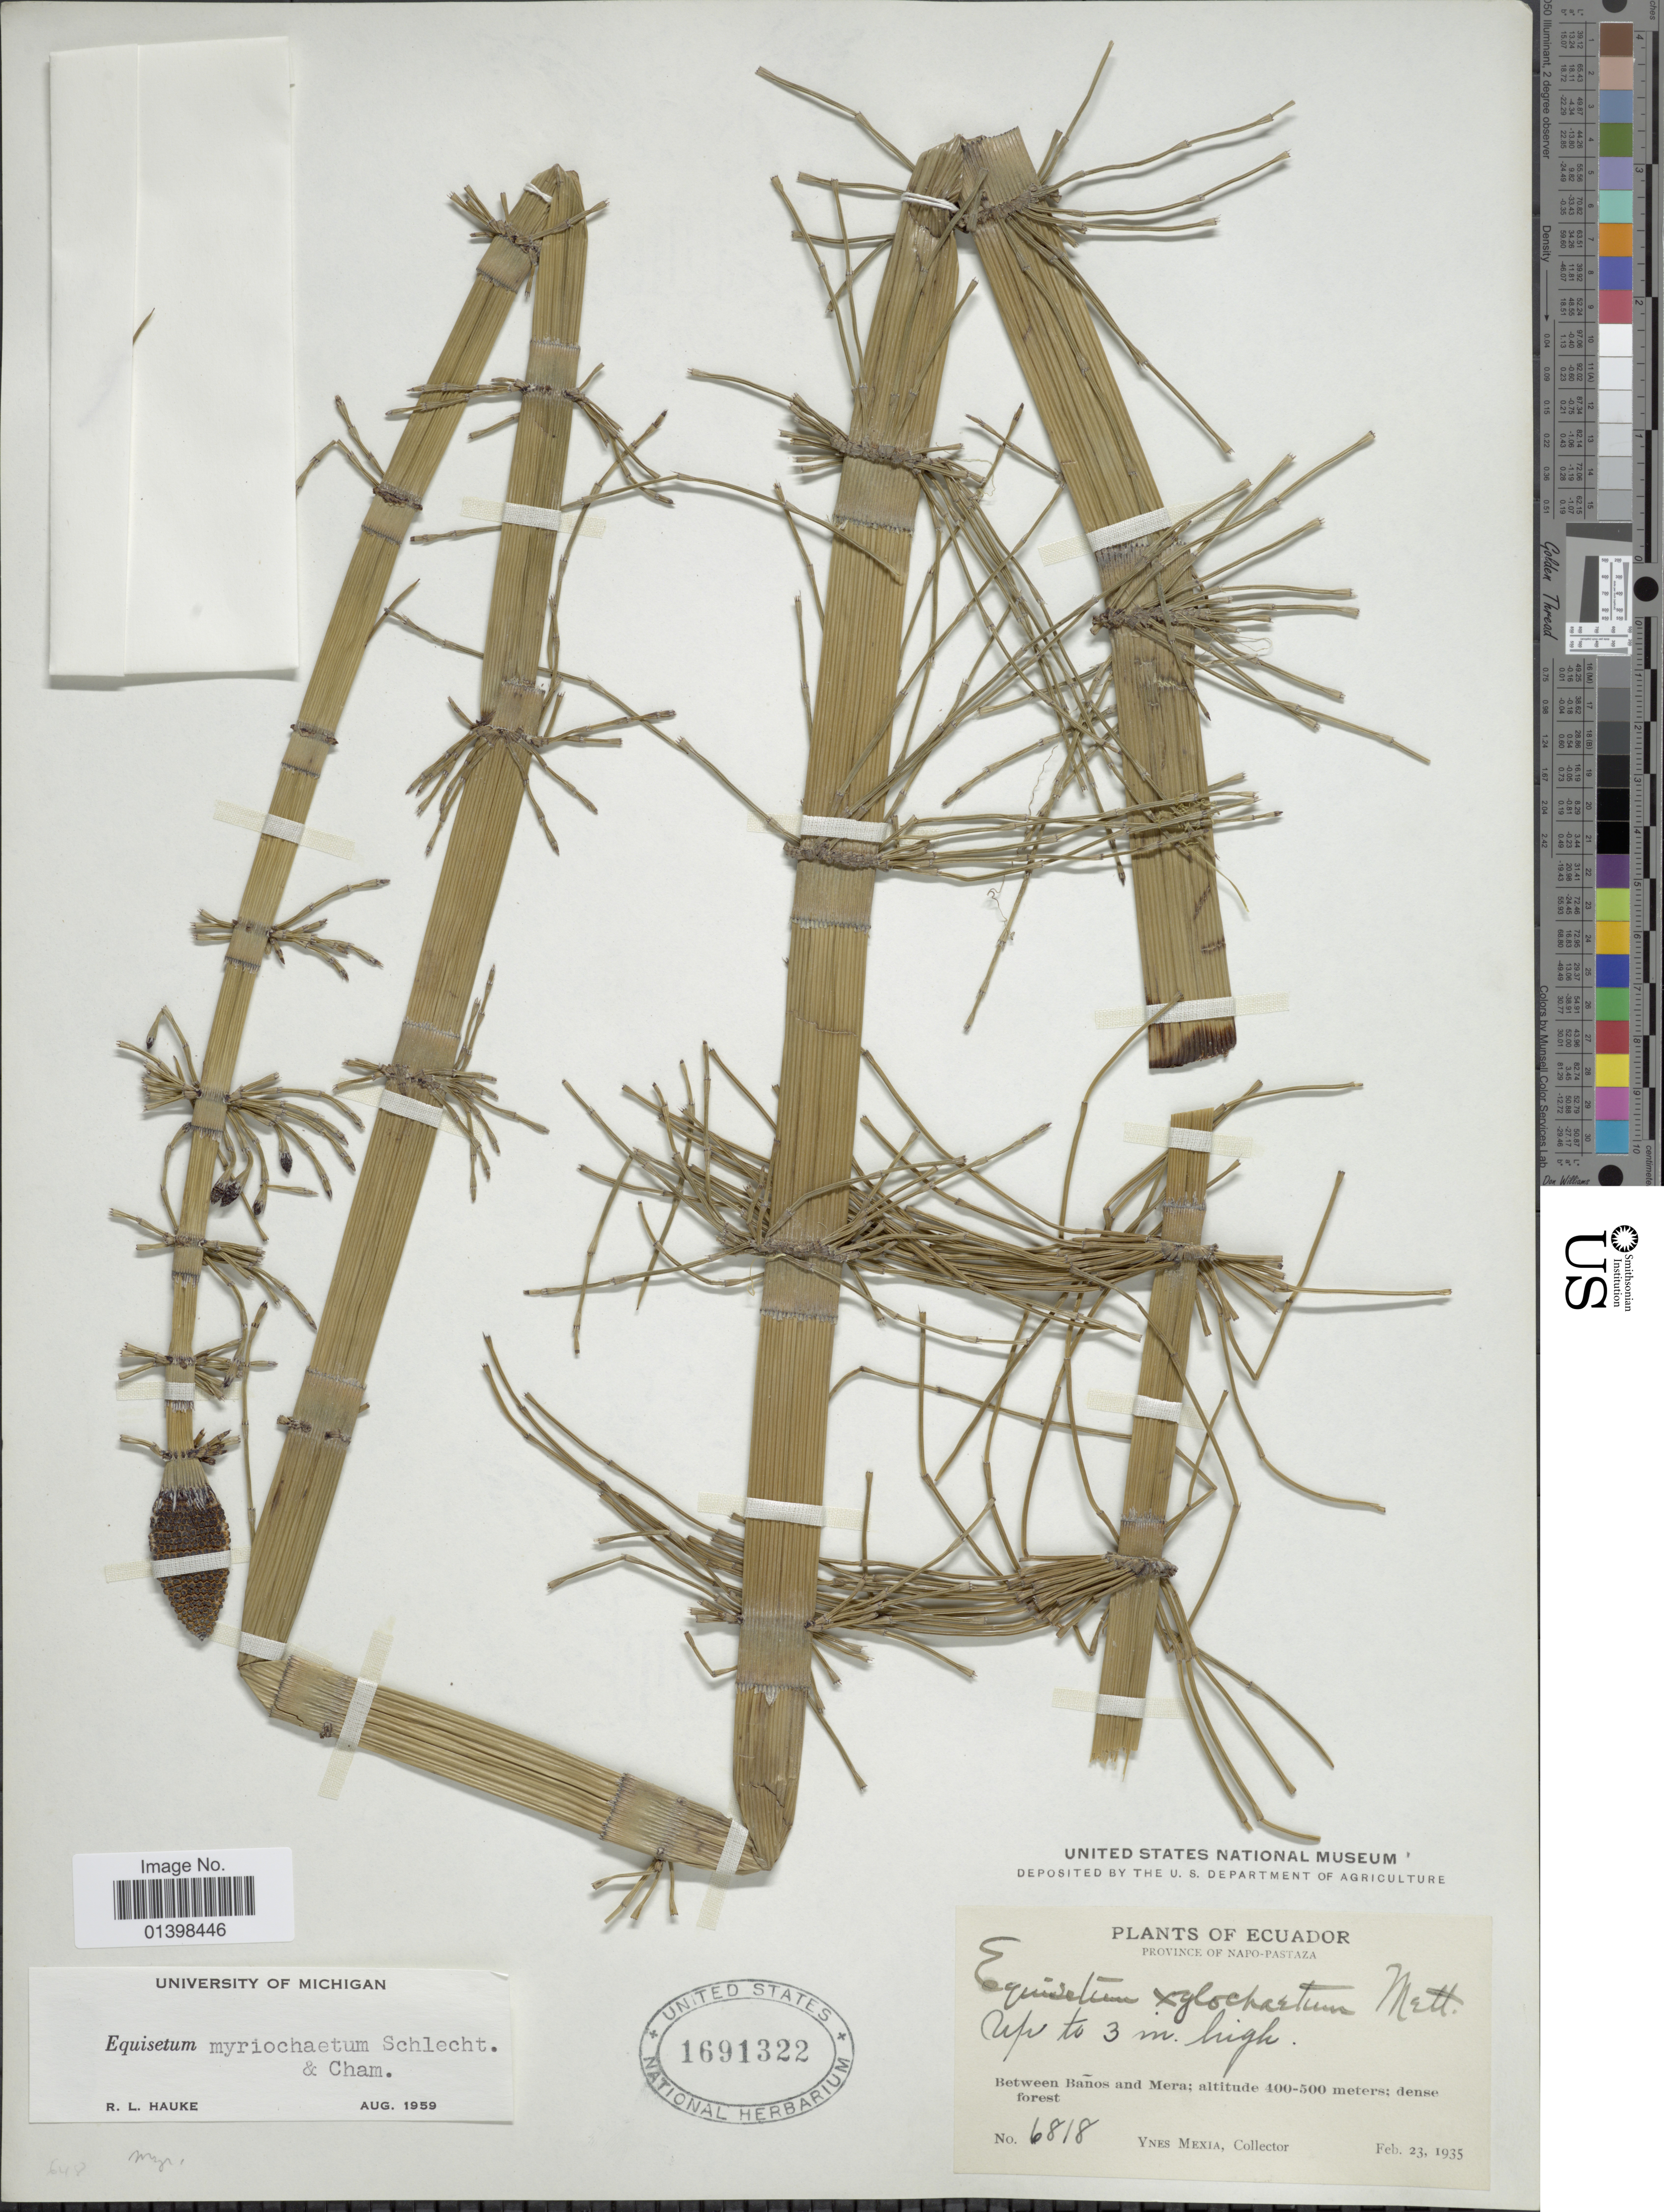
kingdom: Plantae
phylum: Tracheophyta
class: Polypodiopsida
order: Equisetales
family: Equisetaceae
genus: Equisetum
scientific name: Equisetum myriochaetum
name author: Schltdl. & Cham.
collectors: Y. Mexia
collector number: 6818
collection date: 1935-02-23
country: Ecuador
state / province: Napo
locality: Province Napo-pastaza, Between Baños and Mera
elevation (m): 400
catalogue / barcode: US 1691322